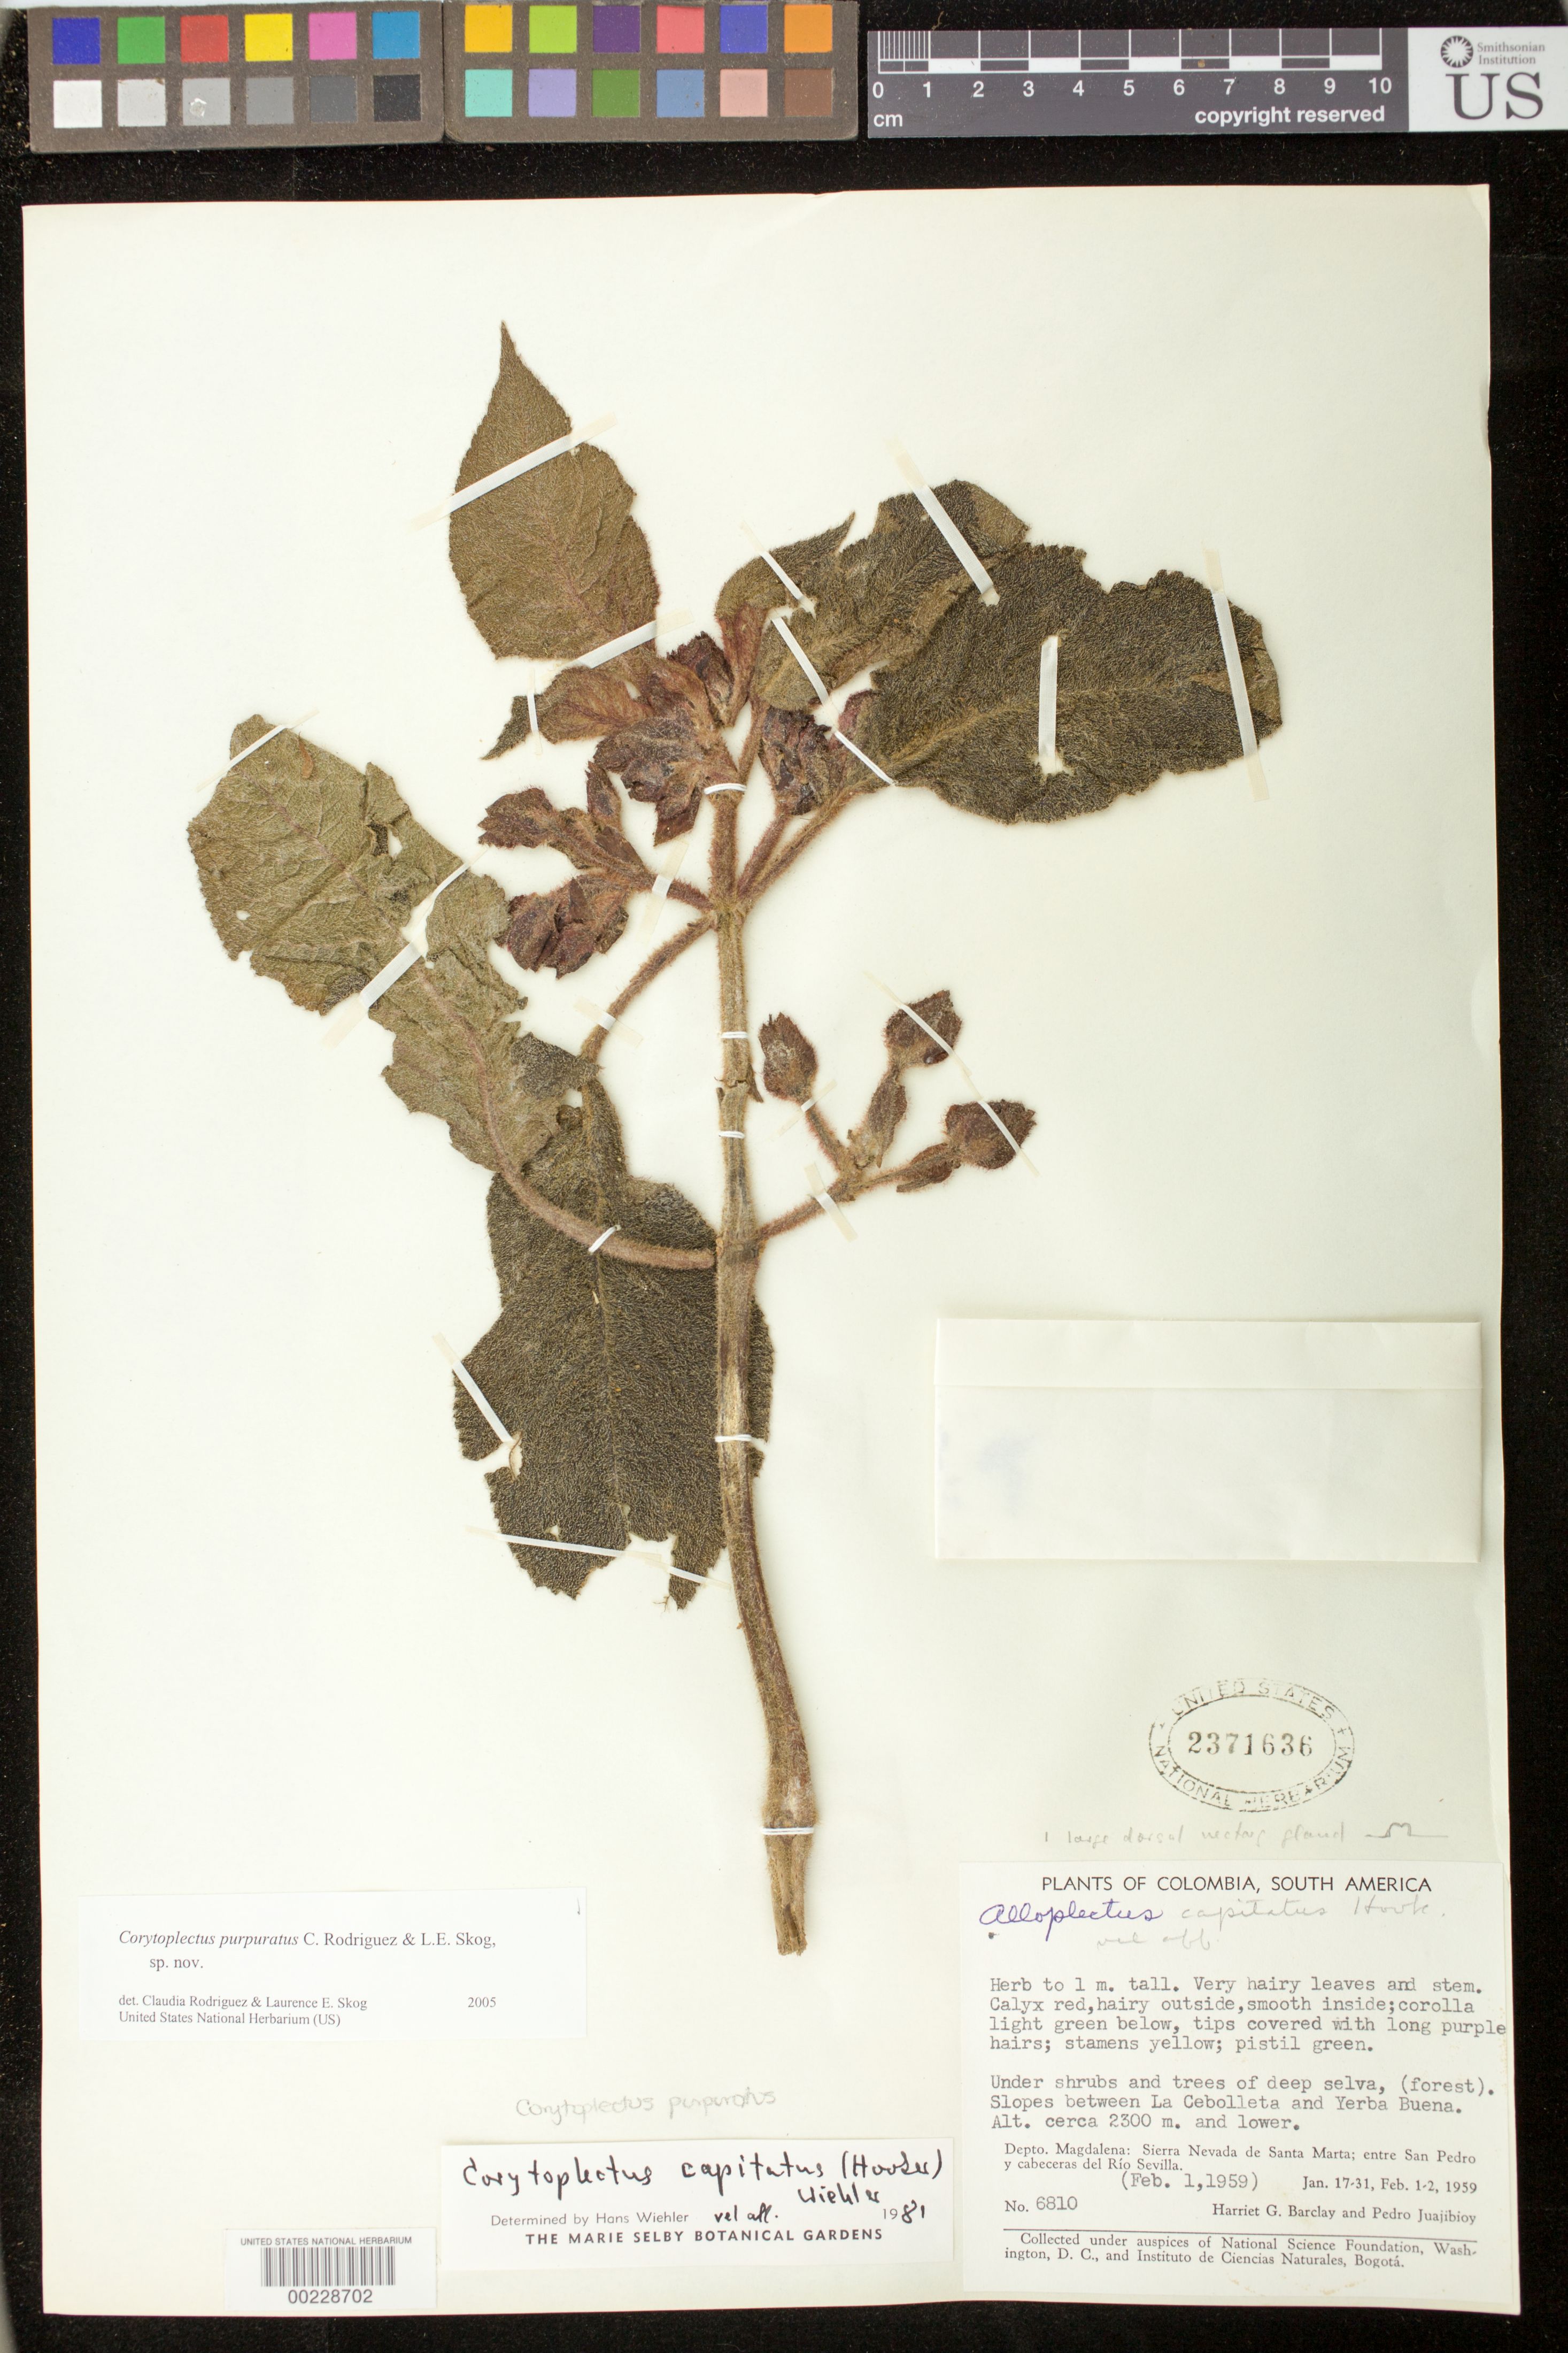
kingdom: Plantae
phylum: Tracheophyta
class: Magnoliopsida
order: Lamiales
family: Gesneriaceae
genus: Corytoplectus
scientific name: Corytoplectus purpuratus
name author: Rodr.-Flores & L.E. Skog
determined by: Rodríguez-Flores, C. I.; Skog, L. E.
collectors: H. G. Barclay & P. Juajibioy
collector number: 6810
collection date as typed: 01 Feb 1959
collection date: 1959-02-01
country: Colombia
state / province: Magdalena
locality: Sierra Nevada de Santa Marta, between San Pedro and city of Rio Sevilla, slopes between La Cebolleta and Yerba Buena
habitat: Under shrubs and trees of deep selva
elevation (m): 2300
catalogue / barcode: US 2371636